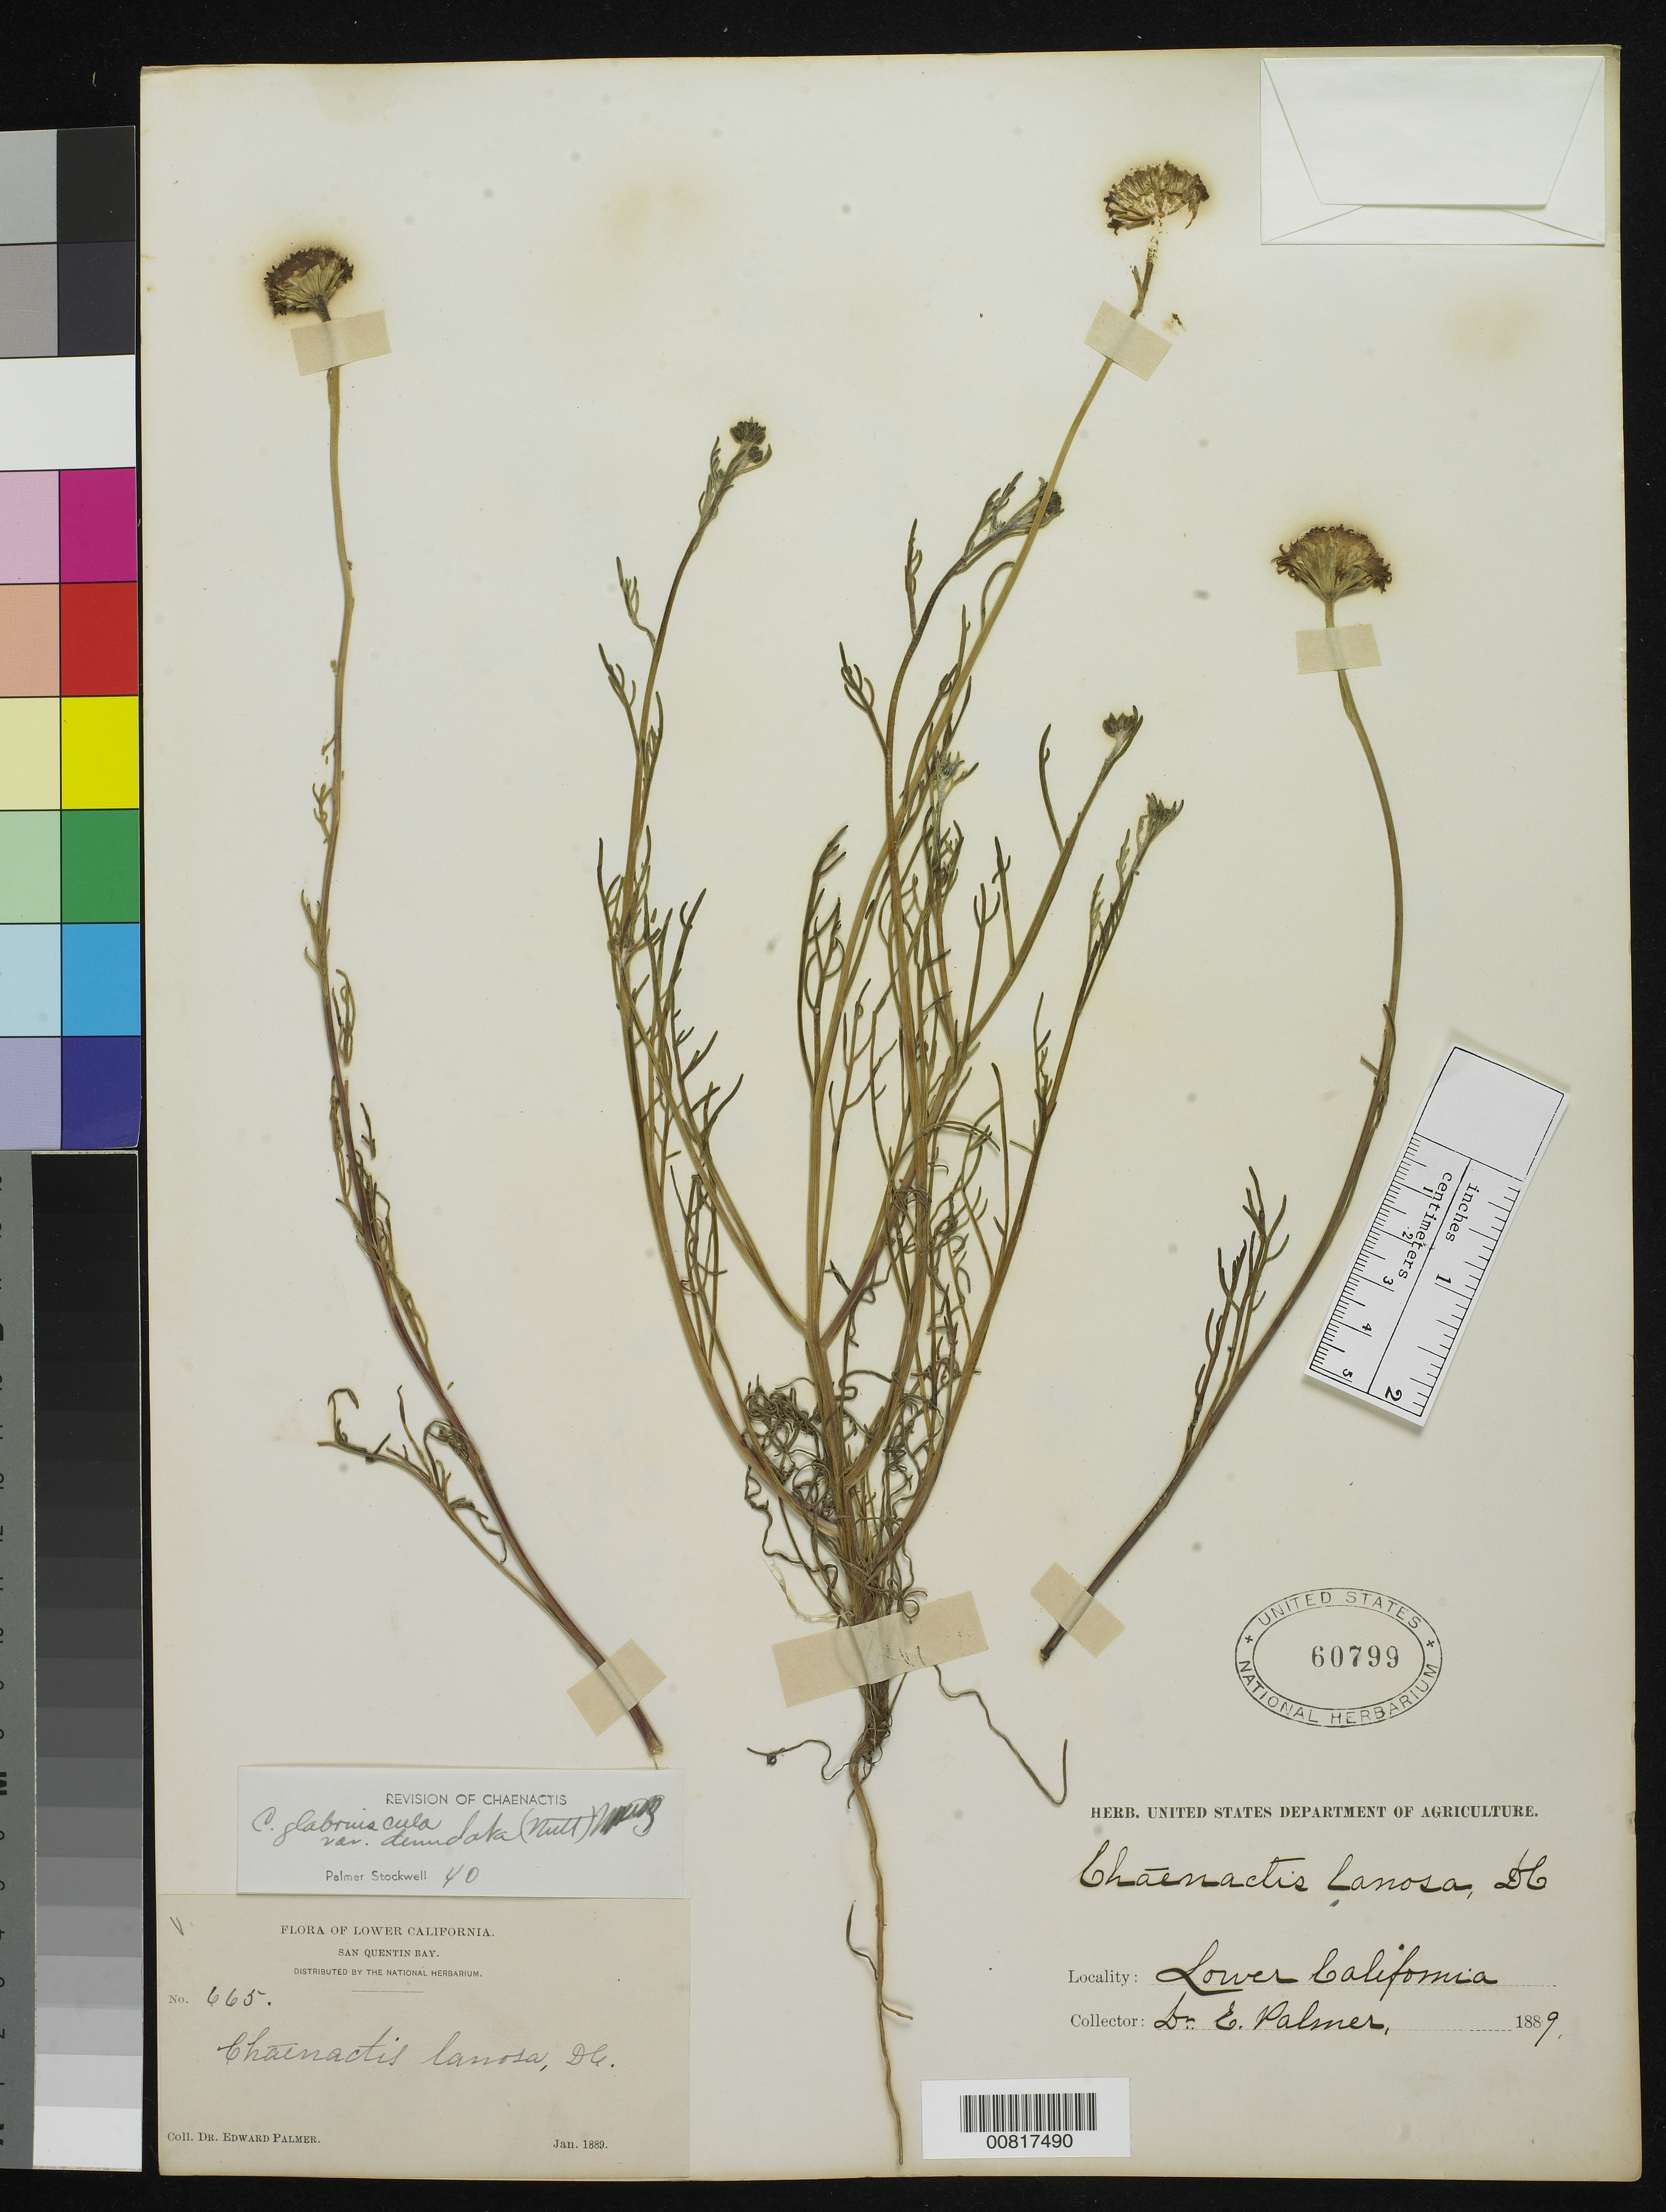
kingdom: Plantae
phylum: Tracheophyta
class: Magnoliopsida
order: Asterales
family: Asteraceae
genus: Chaenactis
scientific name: Chaenactis glabriuscula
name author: DC.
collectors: E. Palmer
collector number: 665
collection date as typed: Jan 1889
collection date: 1889-01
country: Mexico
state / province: Baja California Norte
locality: San Quentin Bay, Baja California.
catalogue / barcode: US 60799